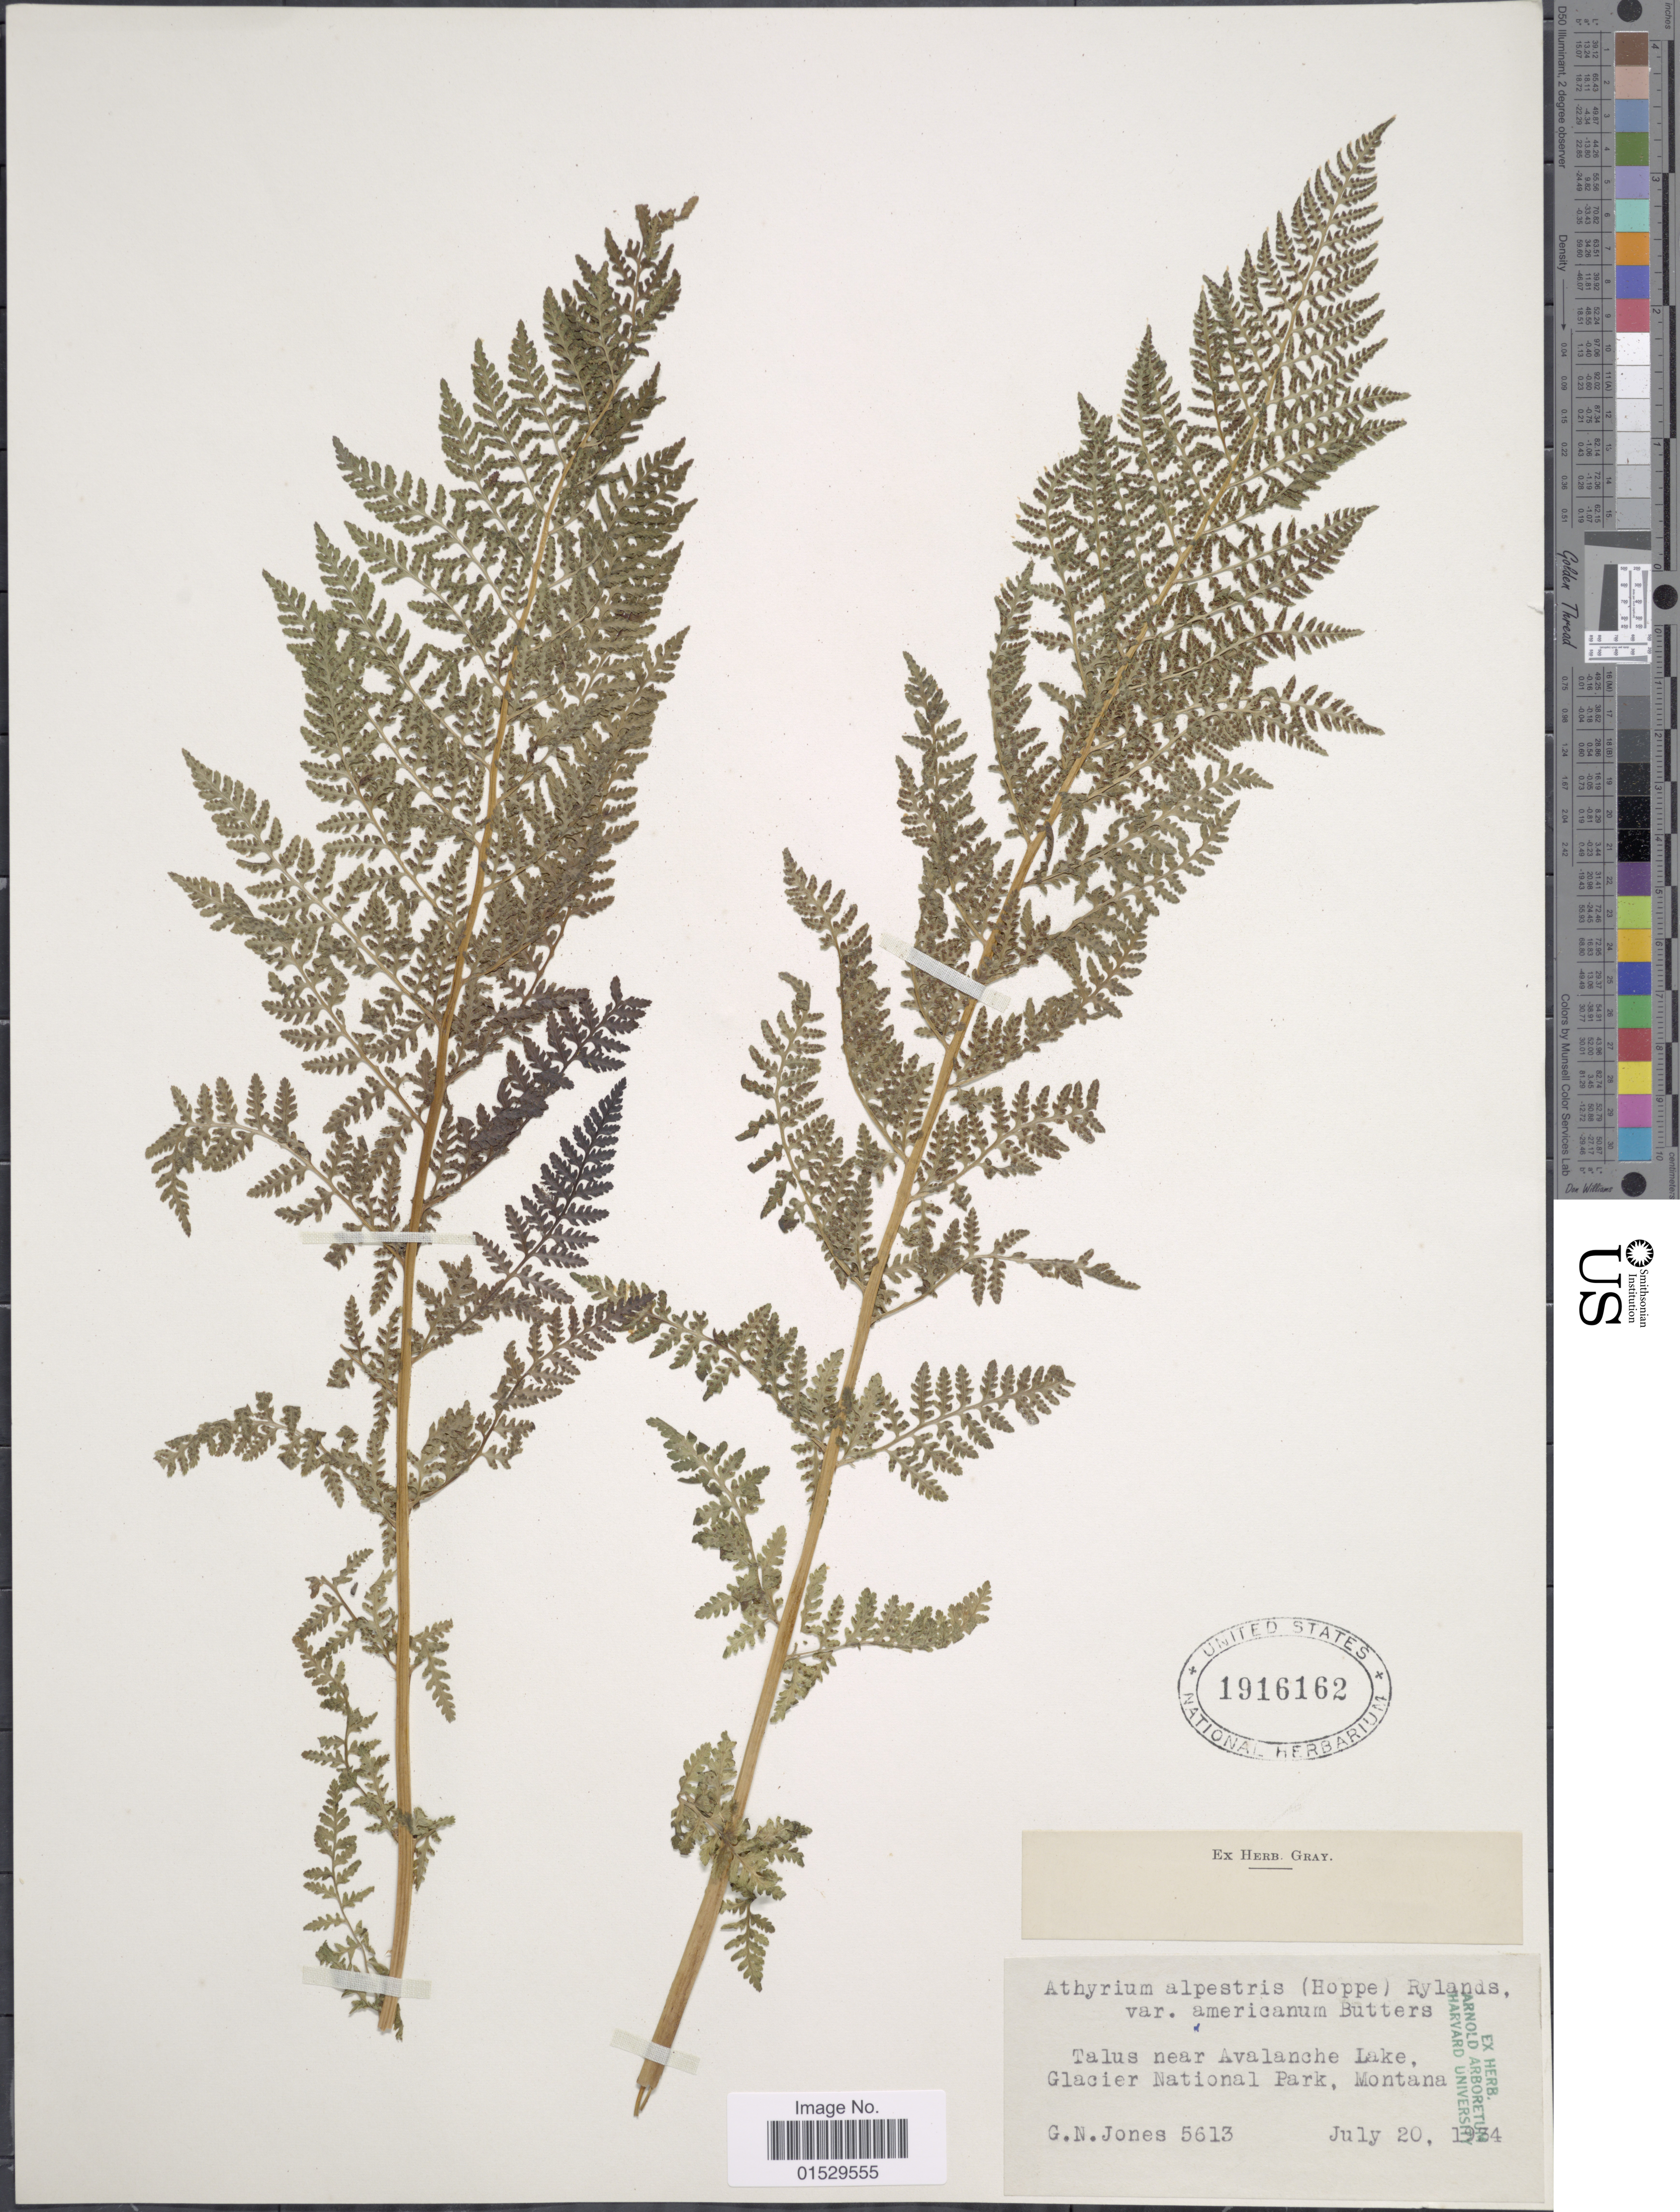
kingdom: Plantae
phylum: Tracheophyta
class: Polypodiopsida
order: Polypodiales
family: Athyriaceae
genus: Athyrium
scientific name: Athyrium distentifolilum subsp. americanum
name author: (Butters) Hultén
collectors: G. N. Jones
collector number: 5613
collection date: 1934-07-20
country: United States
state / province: Montana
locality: Talus near Avalanche Lake, Glacier National Park, Montana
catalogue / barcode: US 1916162